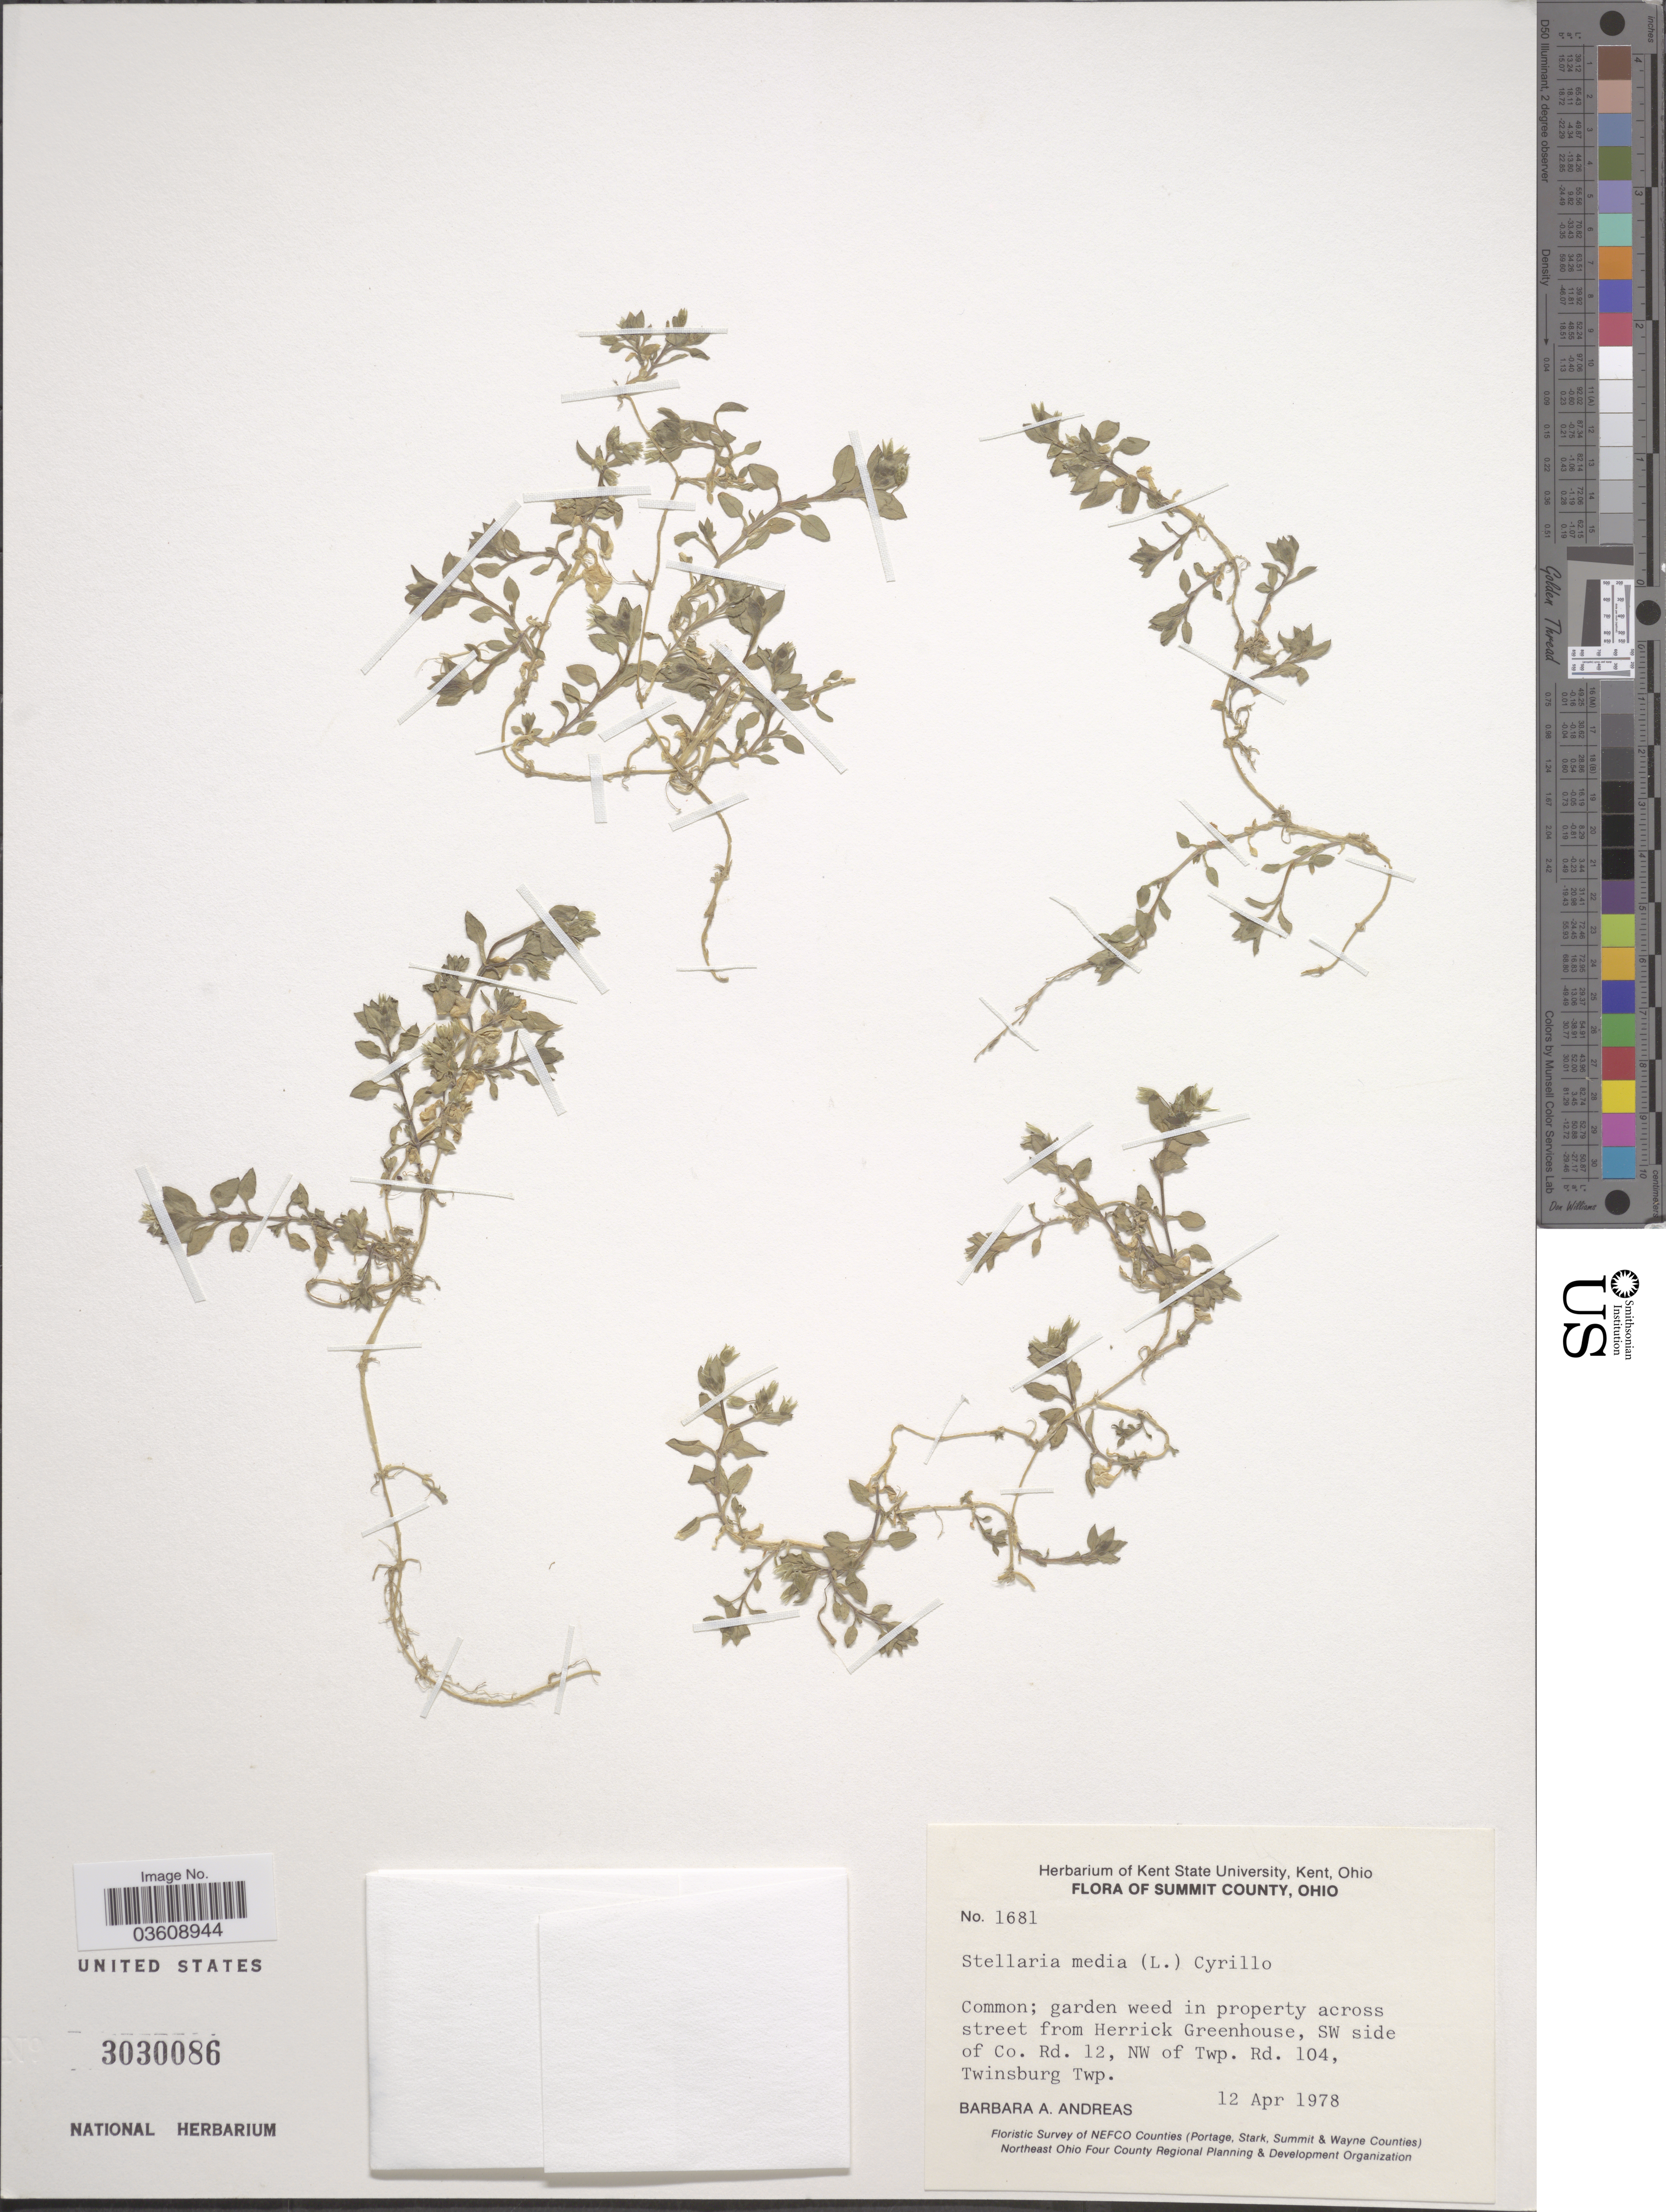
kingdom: Plantae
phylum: Tracheophyta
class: Magnoliopsida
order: Caryophyllales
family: Caryophyllaceae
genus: Stellaria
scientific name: Stellaria media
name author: (L.) Vill.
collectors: B. A. Andreas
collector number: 1681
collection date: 1978-04-12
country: United States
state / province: Ohio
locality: Summit County. Property across street from Herrick Greenhouse, SW side of Co. Rd. 12, NW of Twp. Rd. 104, Twinsburg Twp.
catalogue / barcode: US 3030086